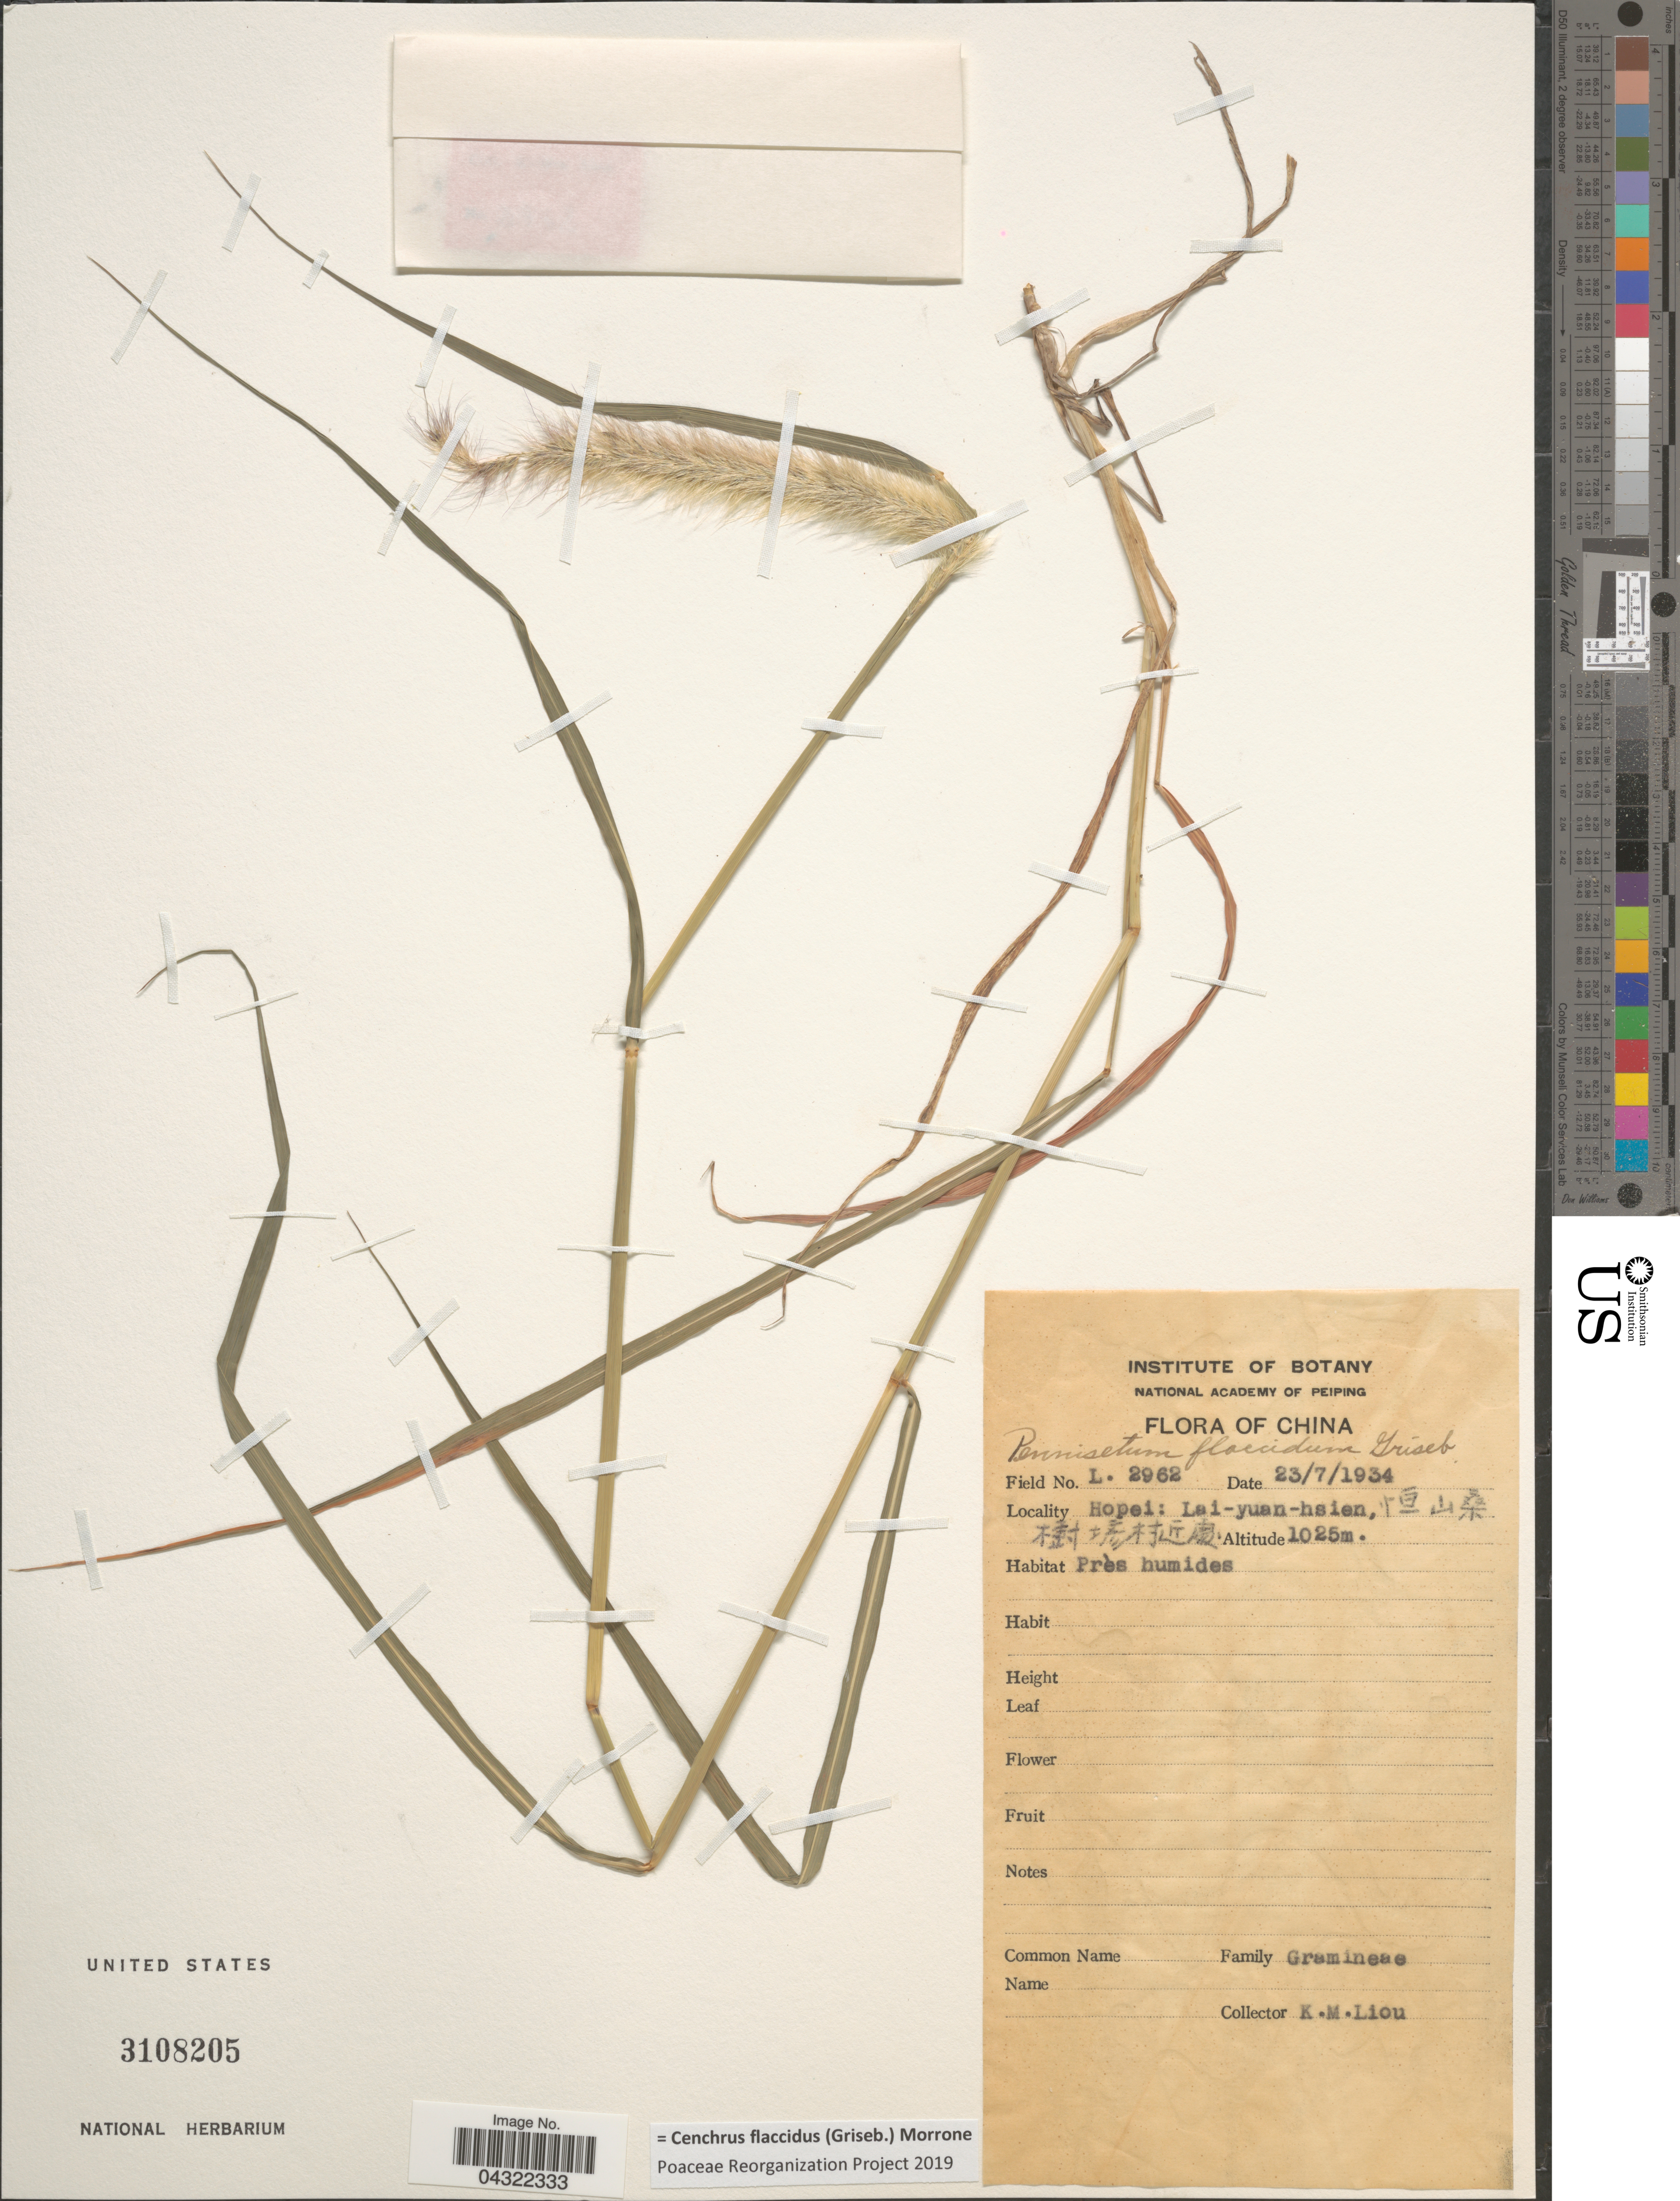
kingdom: Plantae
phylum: Tracheophyta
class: Liliopsida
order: Poales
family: Poaceae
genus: Cenchrus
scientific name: Cenchrus flaccidus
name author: (Griseb.) Morrone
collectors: K. M. Liou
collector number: L2962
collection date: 1934-07-23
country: China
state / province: Hebei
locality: Hopei: Lai-yuan-hsien, X.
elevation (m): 1025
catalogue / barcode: US 3108205